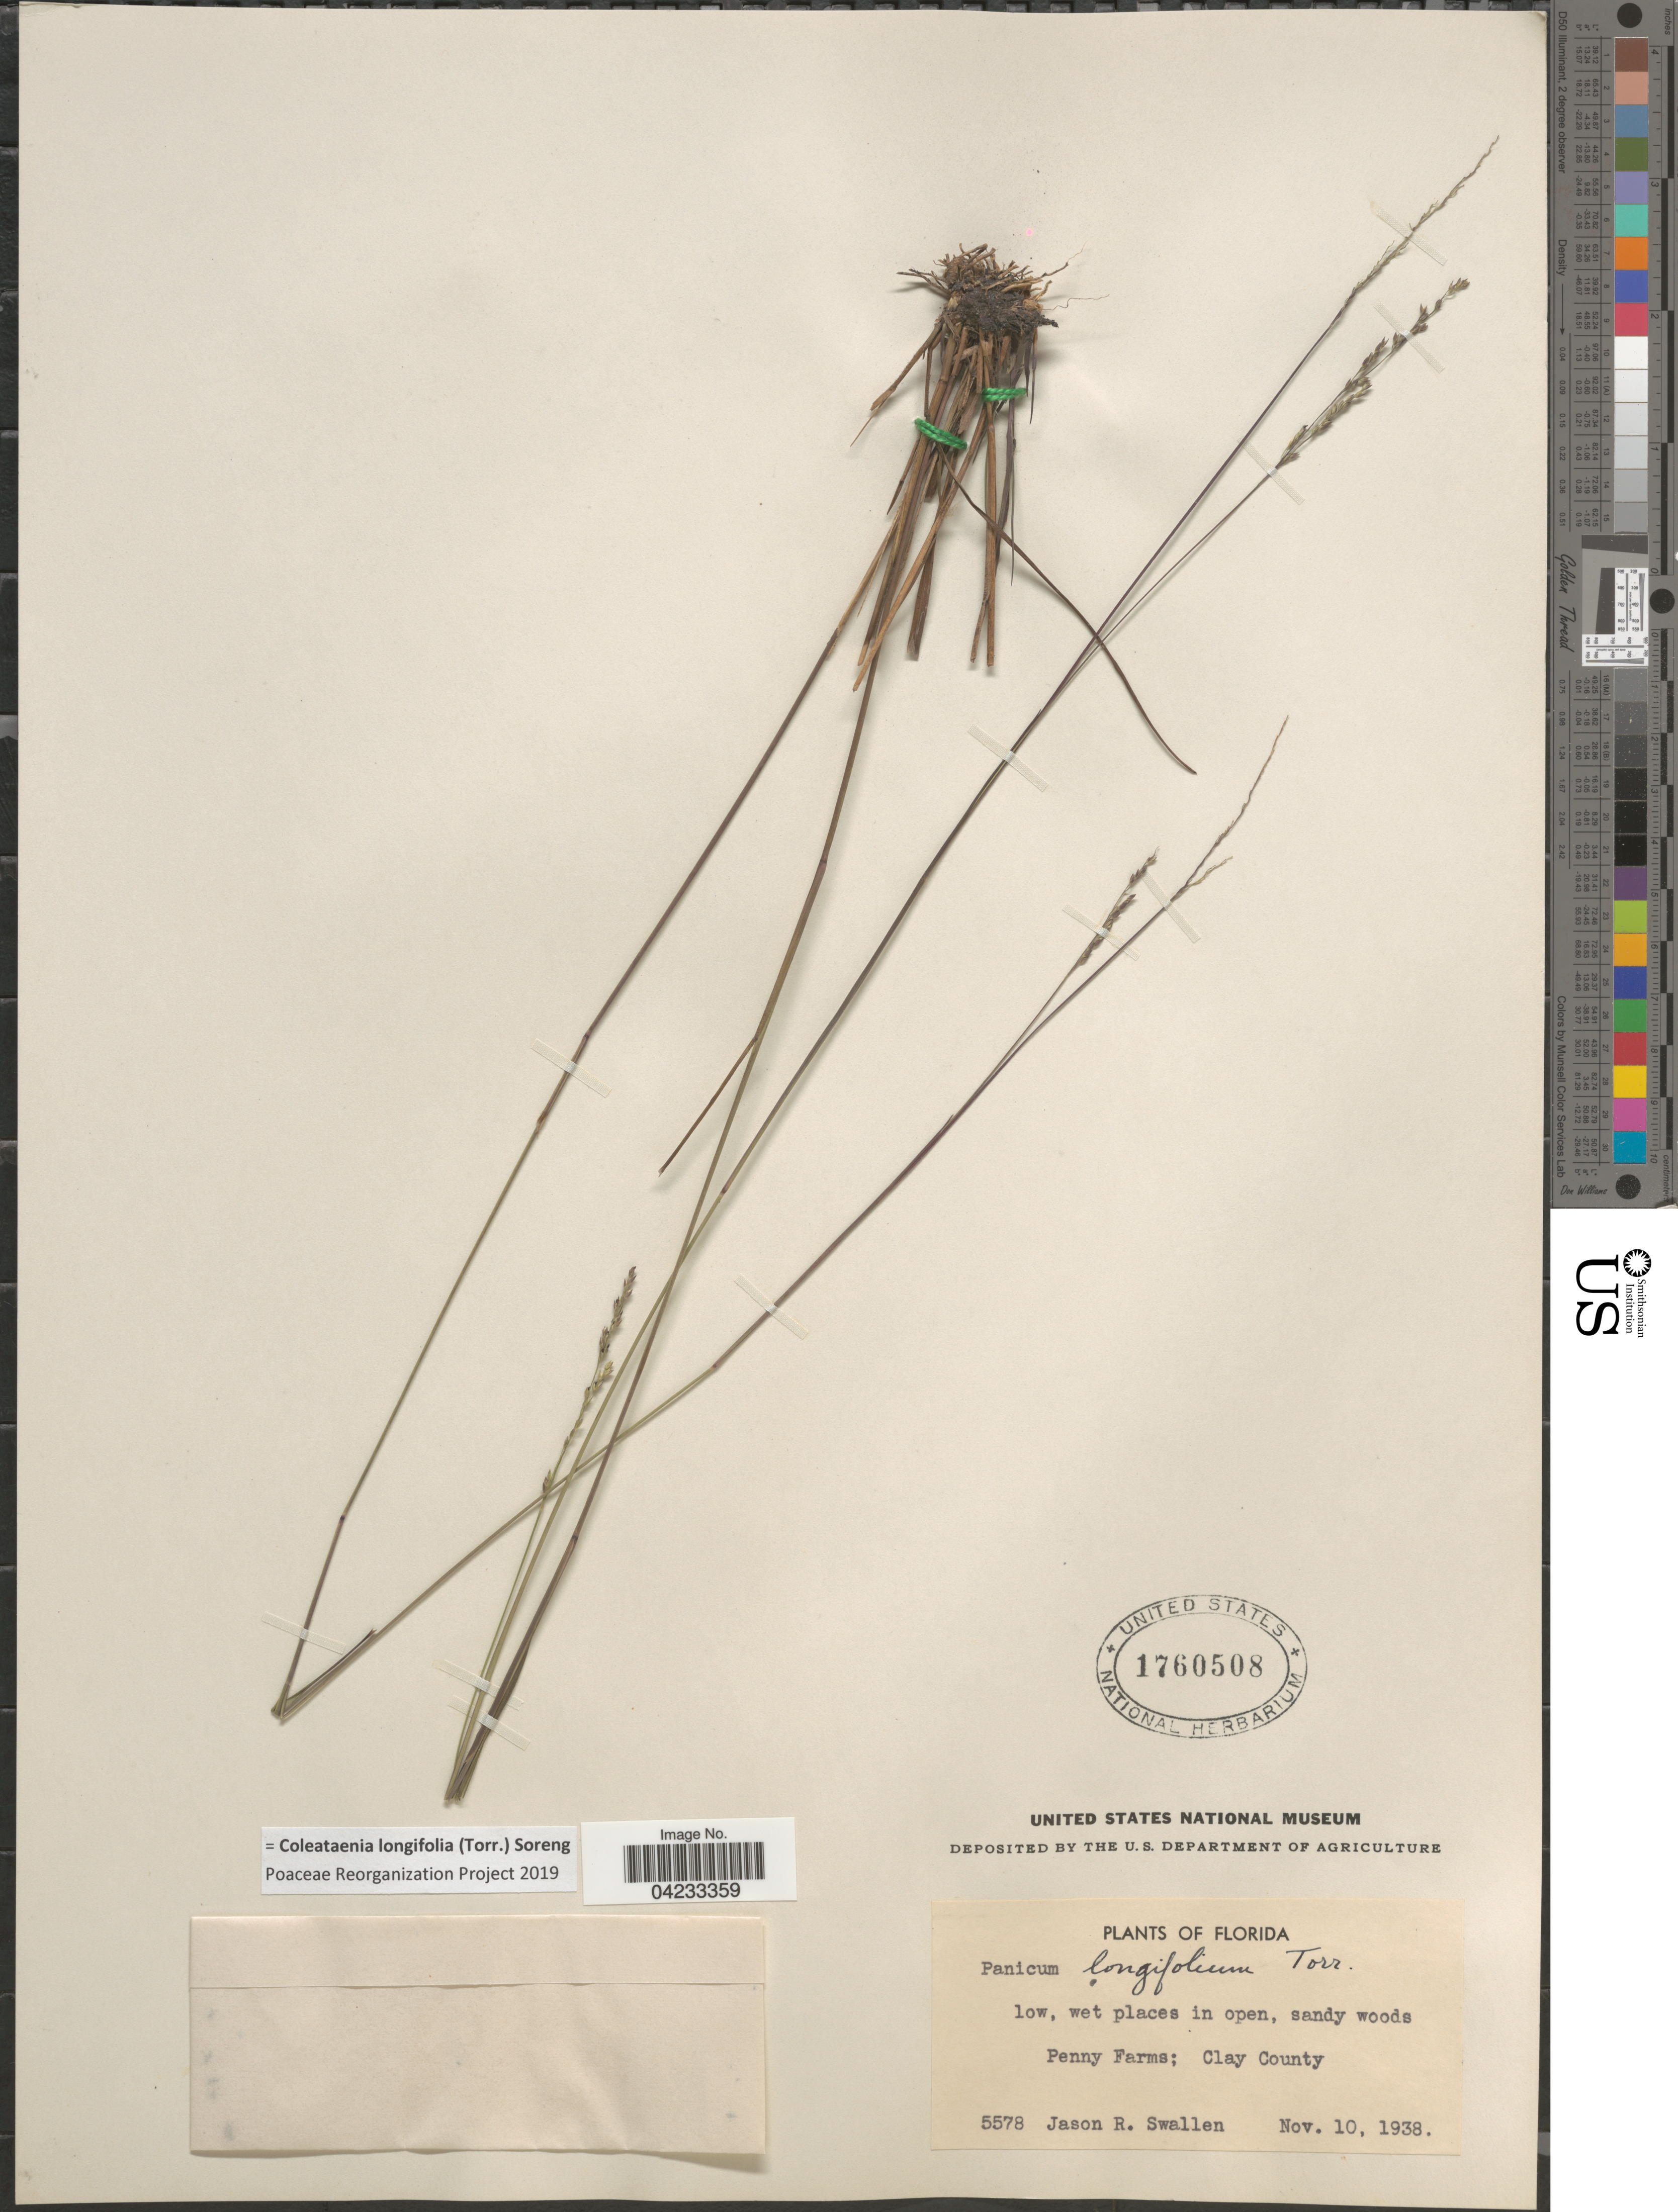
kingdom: Plantae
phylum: Tracheophyta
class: Liliopsida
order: Poales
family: Poaceae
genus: Coleataenia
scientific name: Coleataenia longifolia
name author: (Torr.) Soreng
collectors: J. R. Swallen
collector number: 5578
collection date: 1938-11-10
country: United States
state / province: Florida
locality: Low, wet places in open, sandy woods. Penny Farms; Clay County.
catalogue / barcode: US 1760508